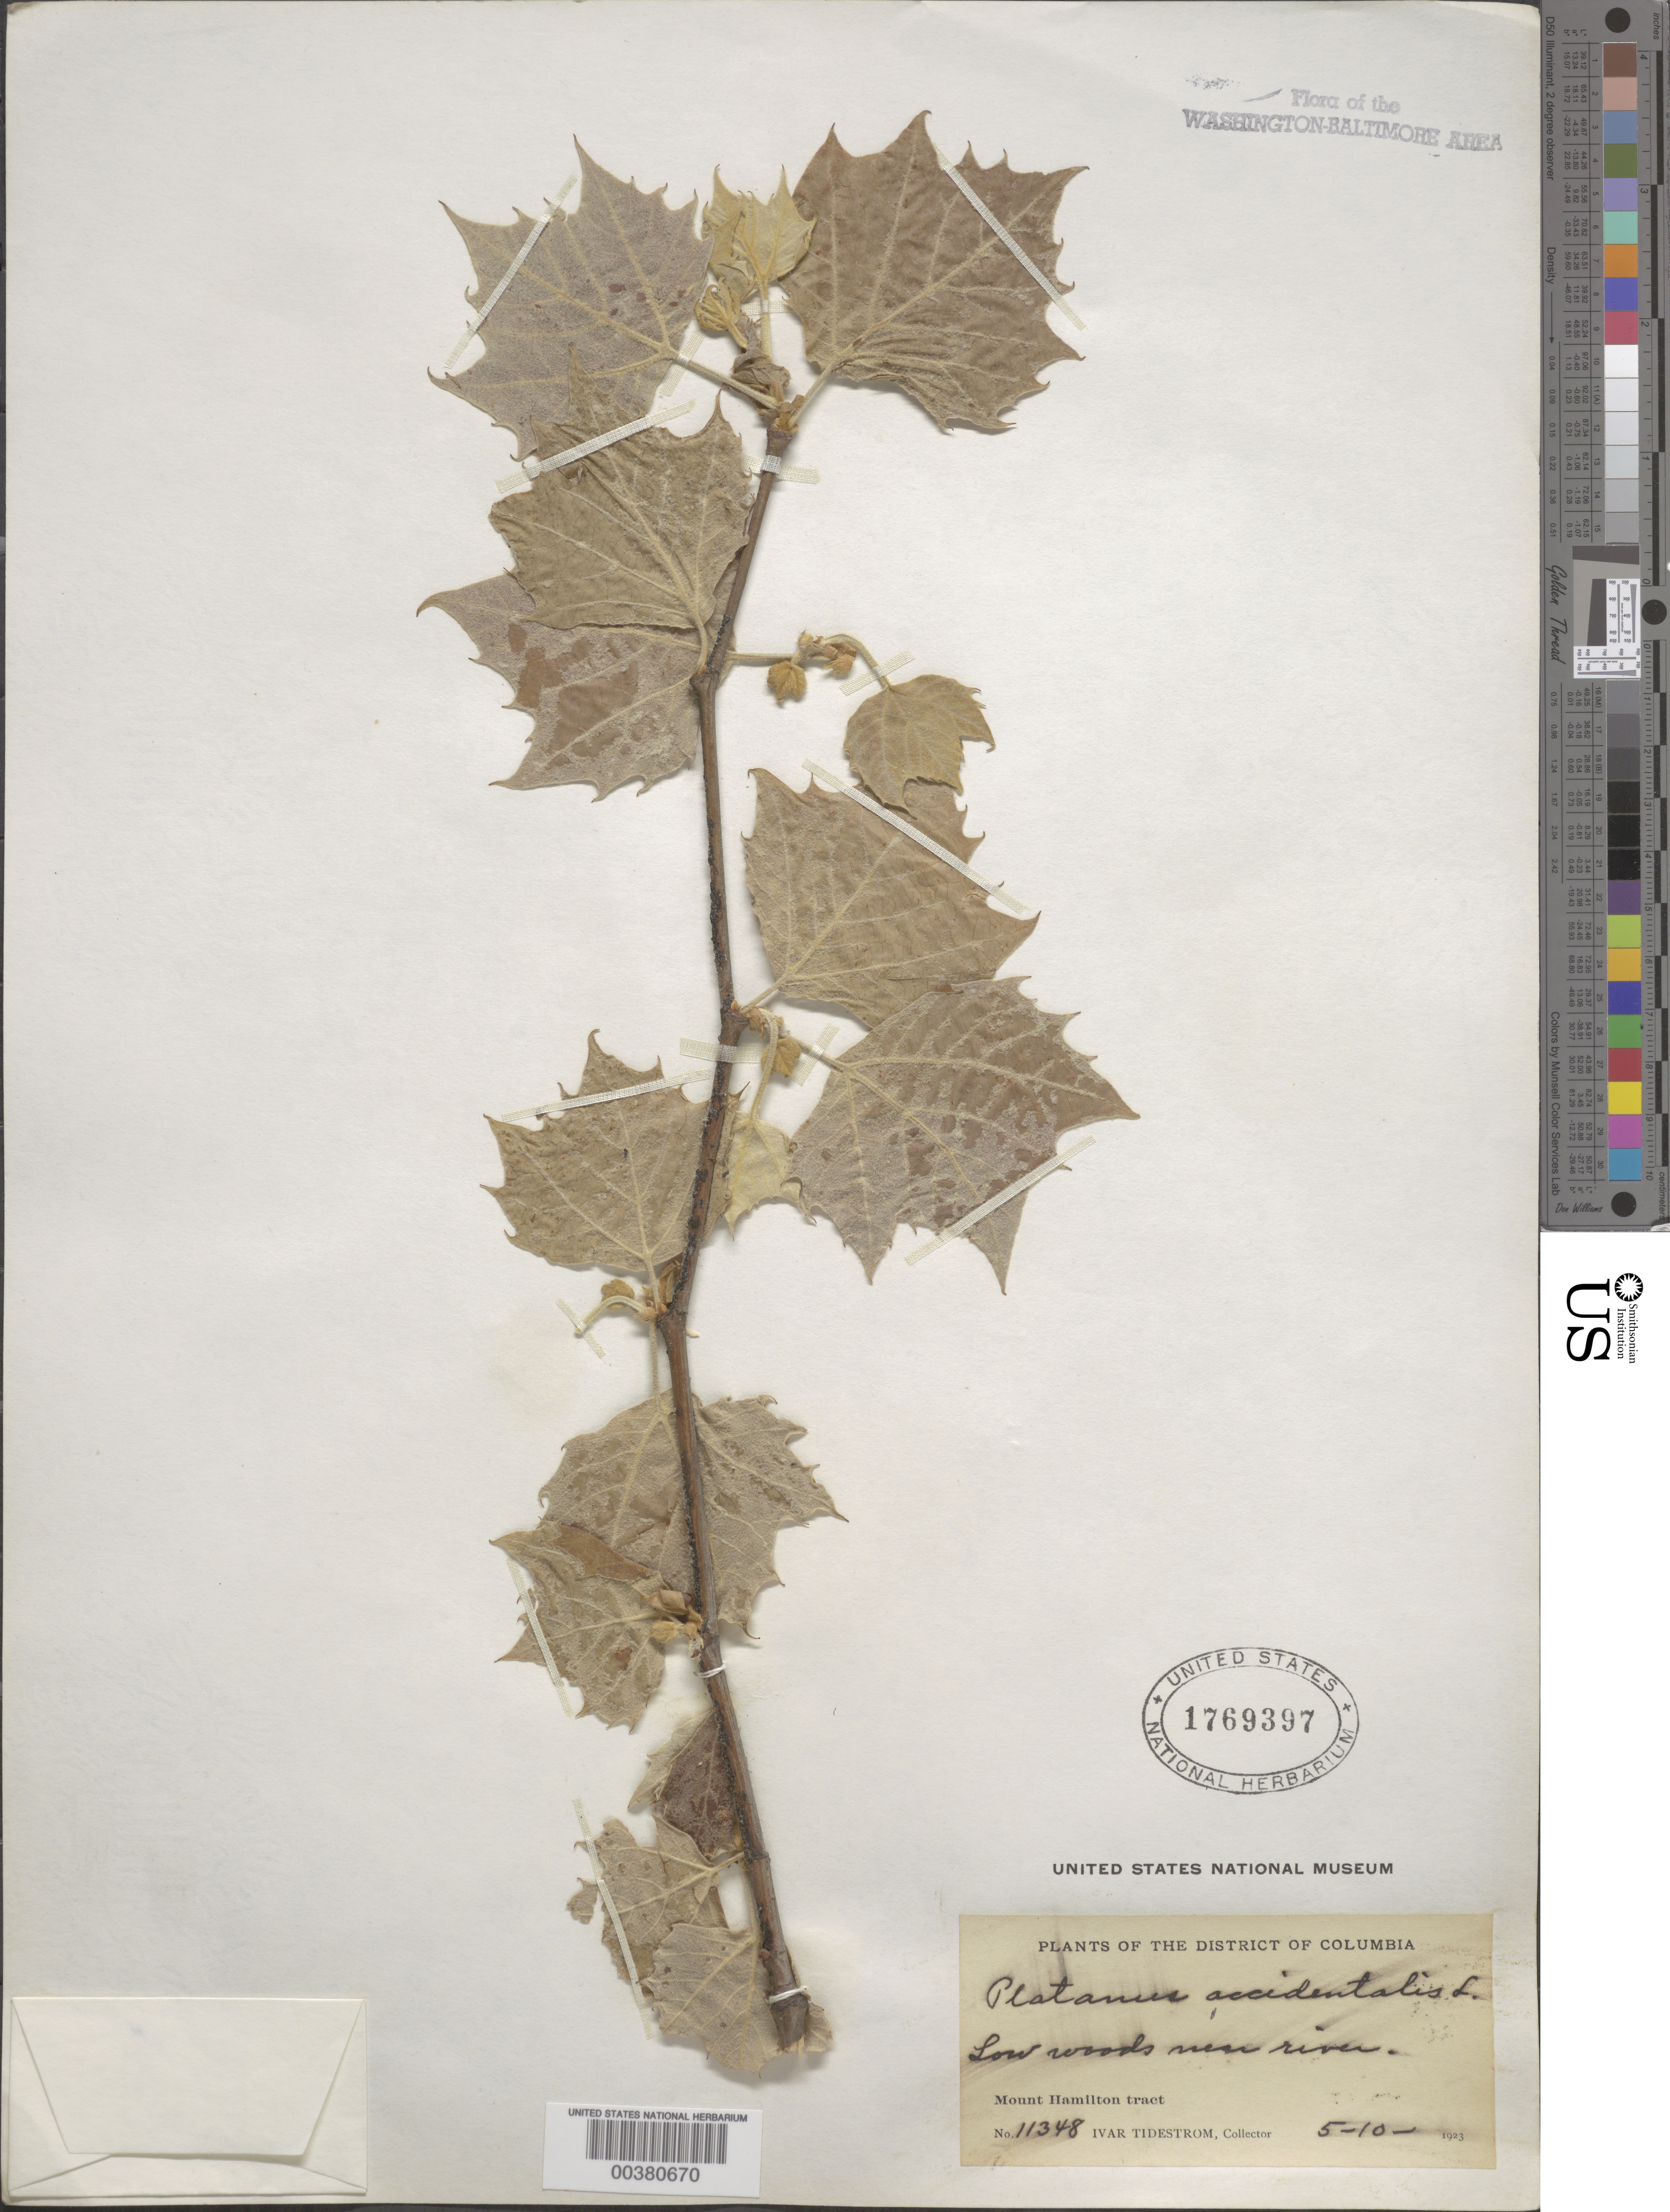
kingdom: Plantae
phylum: Tracheophyta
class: Magnoliopsida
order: Proteales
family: Platanaceae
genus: Platanus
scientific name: Platanus occidentalis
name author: L.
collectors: I. F. Tidestrom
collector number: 11348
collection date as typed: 10 May 1923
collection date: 1923-05-10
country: United States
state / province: District of Columbia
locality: Mount Hamilton, river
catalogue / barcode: US 1769397